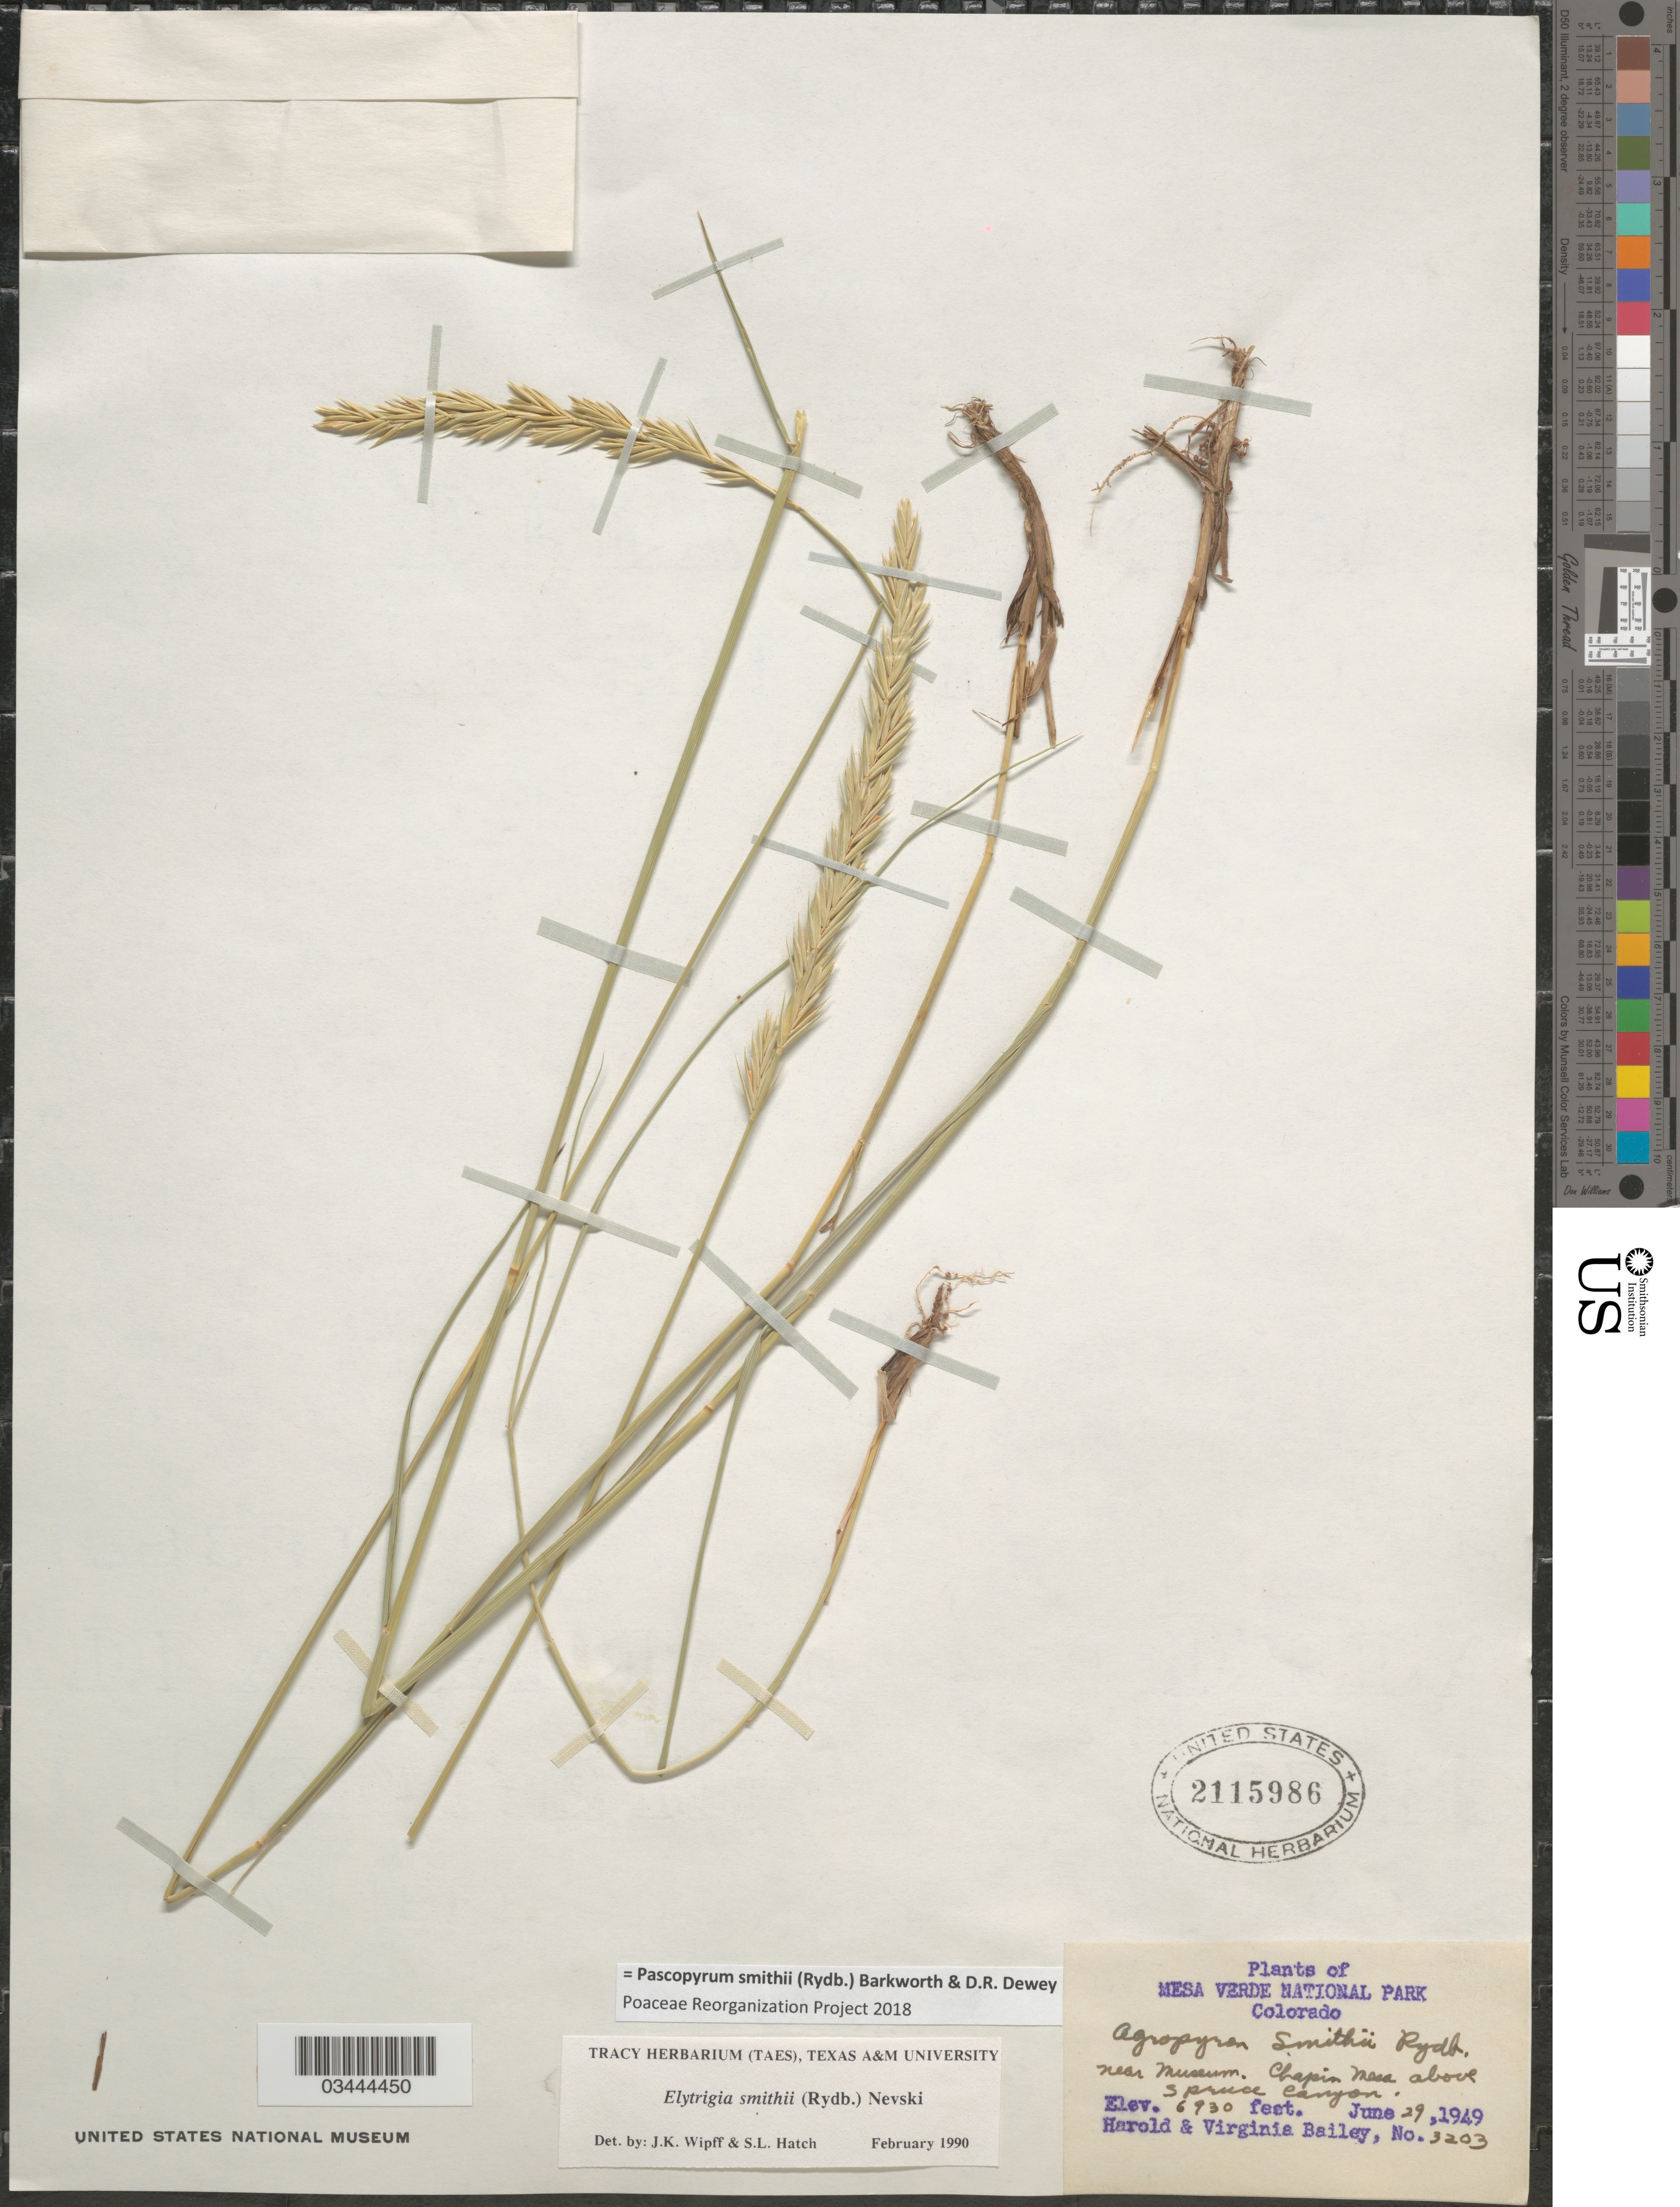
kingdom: Plantae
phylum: Tracheophyta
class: Liliopsida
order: Poales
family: Poaceae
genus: Pascopyrum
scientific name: Pascopyrum smithii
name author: (Rydb.) Barkworth & Dewey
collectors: H. Bailey & V. L. Bailey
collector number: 3203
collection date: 1949-06-29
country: United States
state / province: Colorado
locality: Mesa Verde National Park. Near Museum. Chapin Mesa above Spruce Canyon.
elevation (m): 2112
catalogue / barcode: US 2115986